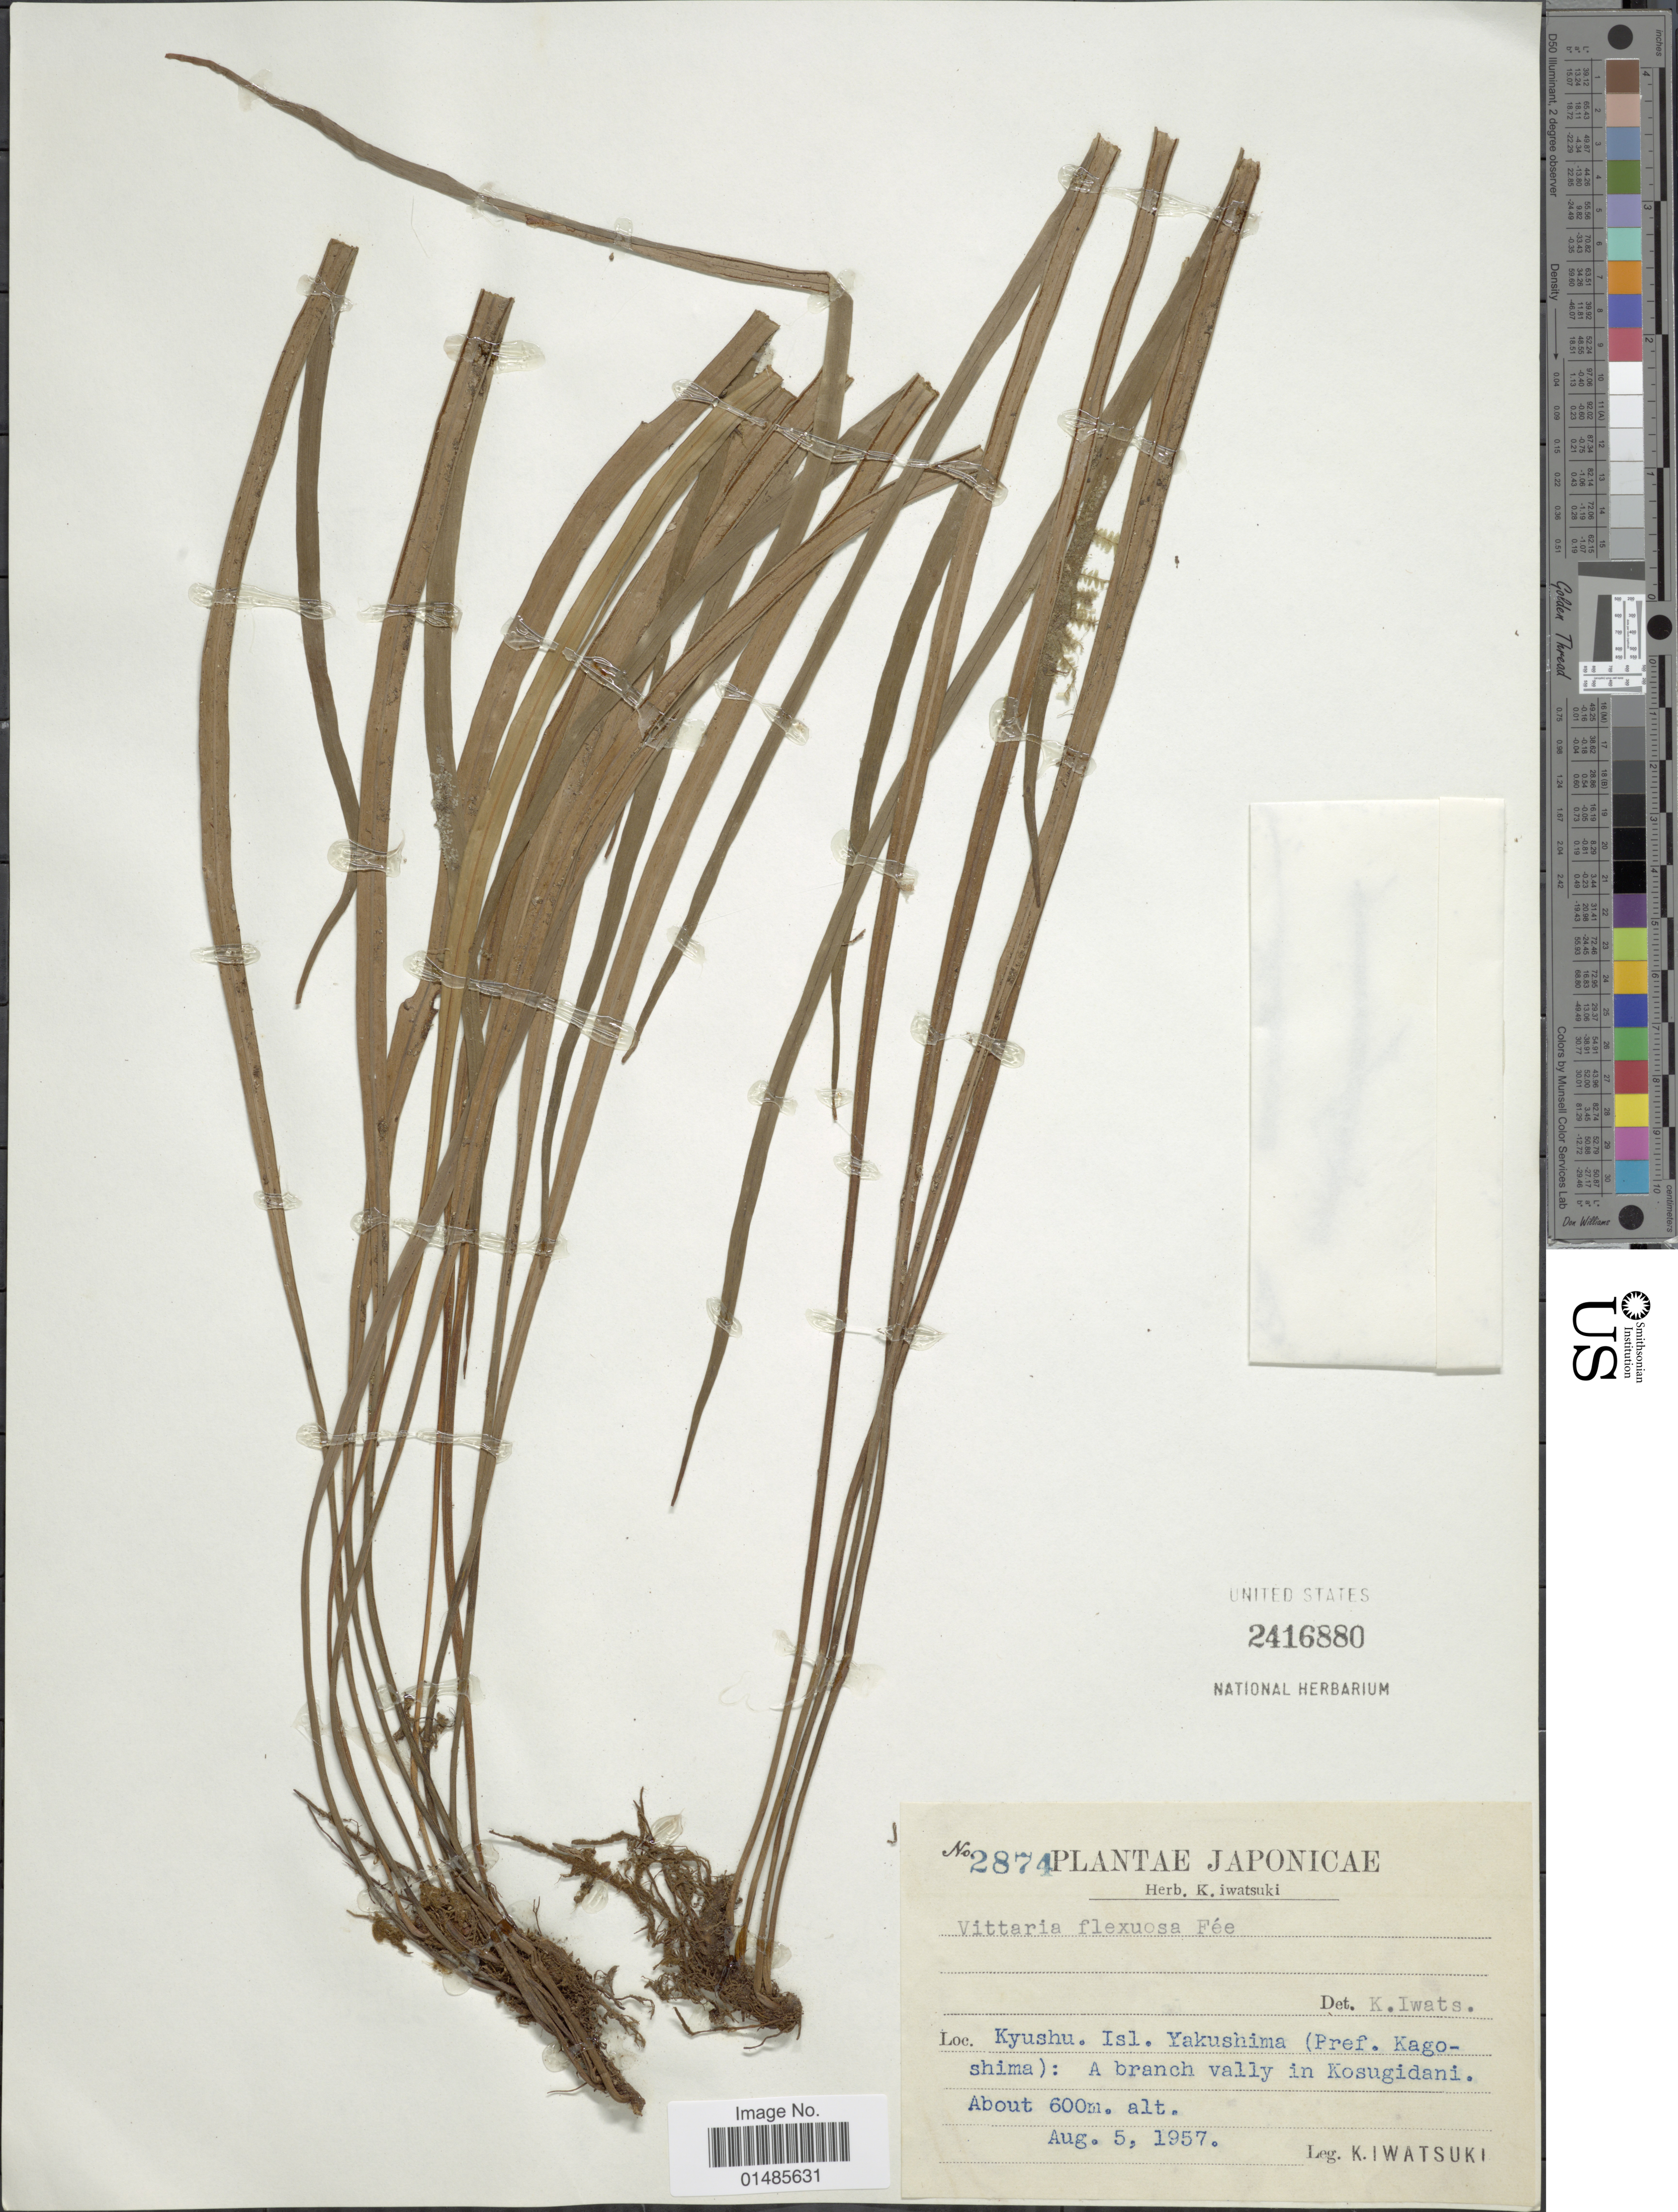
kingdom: Plantae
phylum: Tracheophyta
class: Polypodiopsida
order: Polypodiales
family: Pteridaceae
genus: Haplopteris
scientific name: Haplopteris flexuosa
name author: (Fée) E.H. Crane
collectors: K. Iwatsuki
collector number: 2874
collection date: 1957-08-05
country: Japan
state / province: Kagosima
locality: Kyushu. Isl. Yakushima (pref. Kagoshima): A branch valley in Kosugidani.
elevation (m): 600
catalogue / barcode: US 2416880